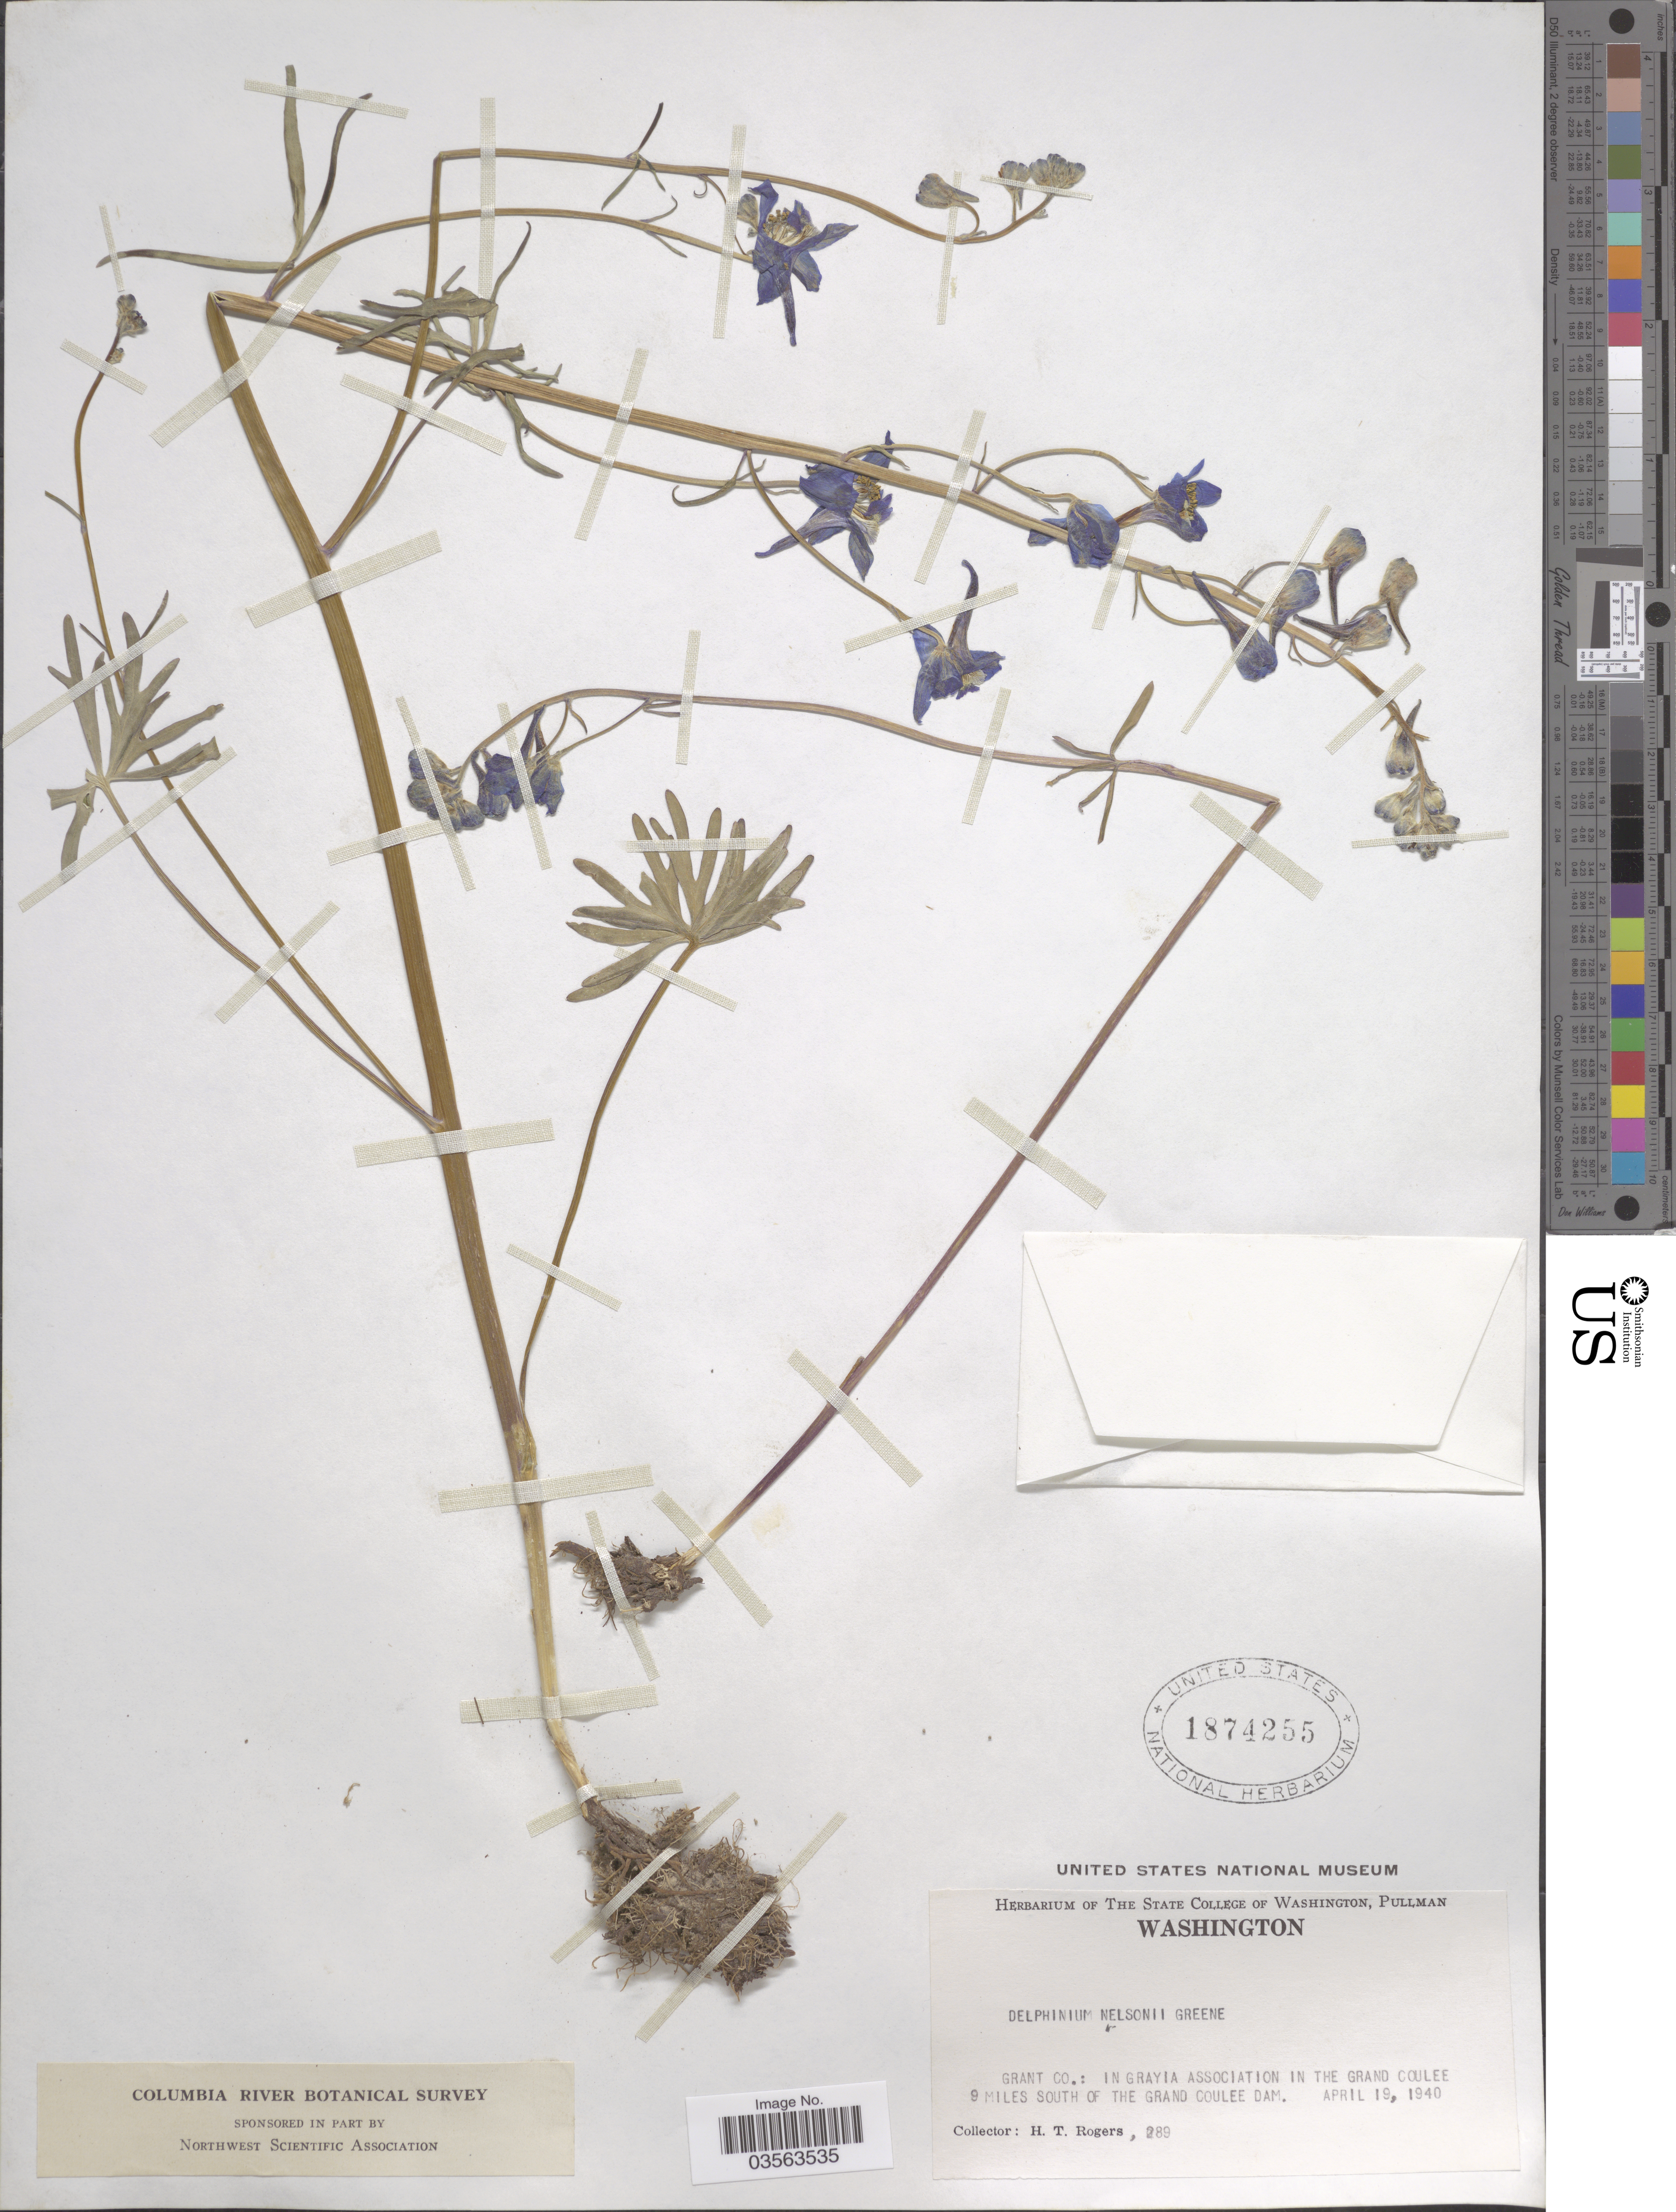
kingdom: Plantae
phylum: Tracheophyta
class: Magnoliopsida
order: Ranunculales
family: Ranunculaceae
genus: Delphinium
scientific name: Delphinium nelsonii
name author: Greene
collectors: H. Rogers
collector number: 289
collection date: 1940-04-19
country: United States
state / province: Washington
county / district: Grant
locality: Grant Co.: In Grayia Association in the Grand Coulee 9 miles south of The Grand Coulee Dam.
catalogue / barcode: US 1874255